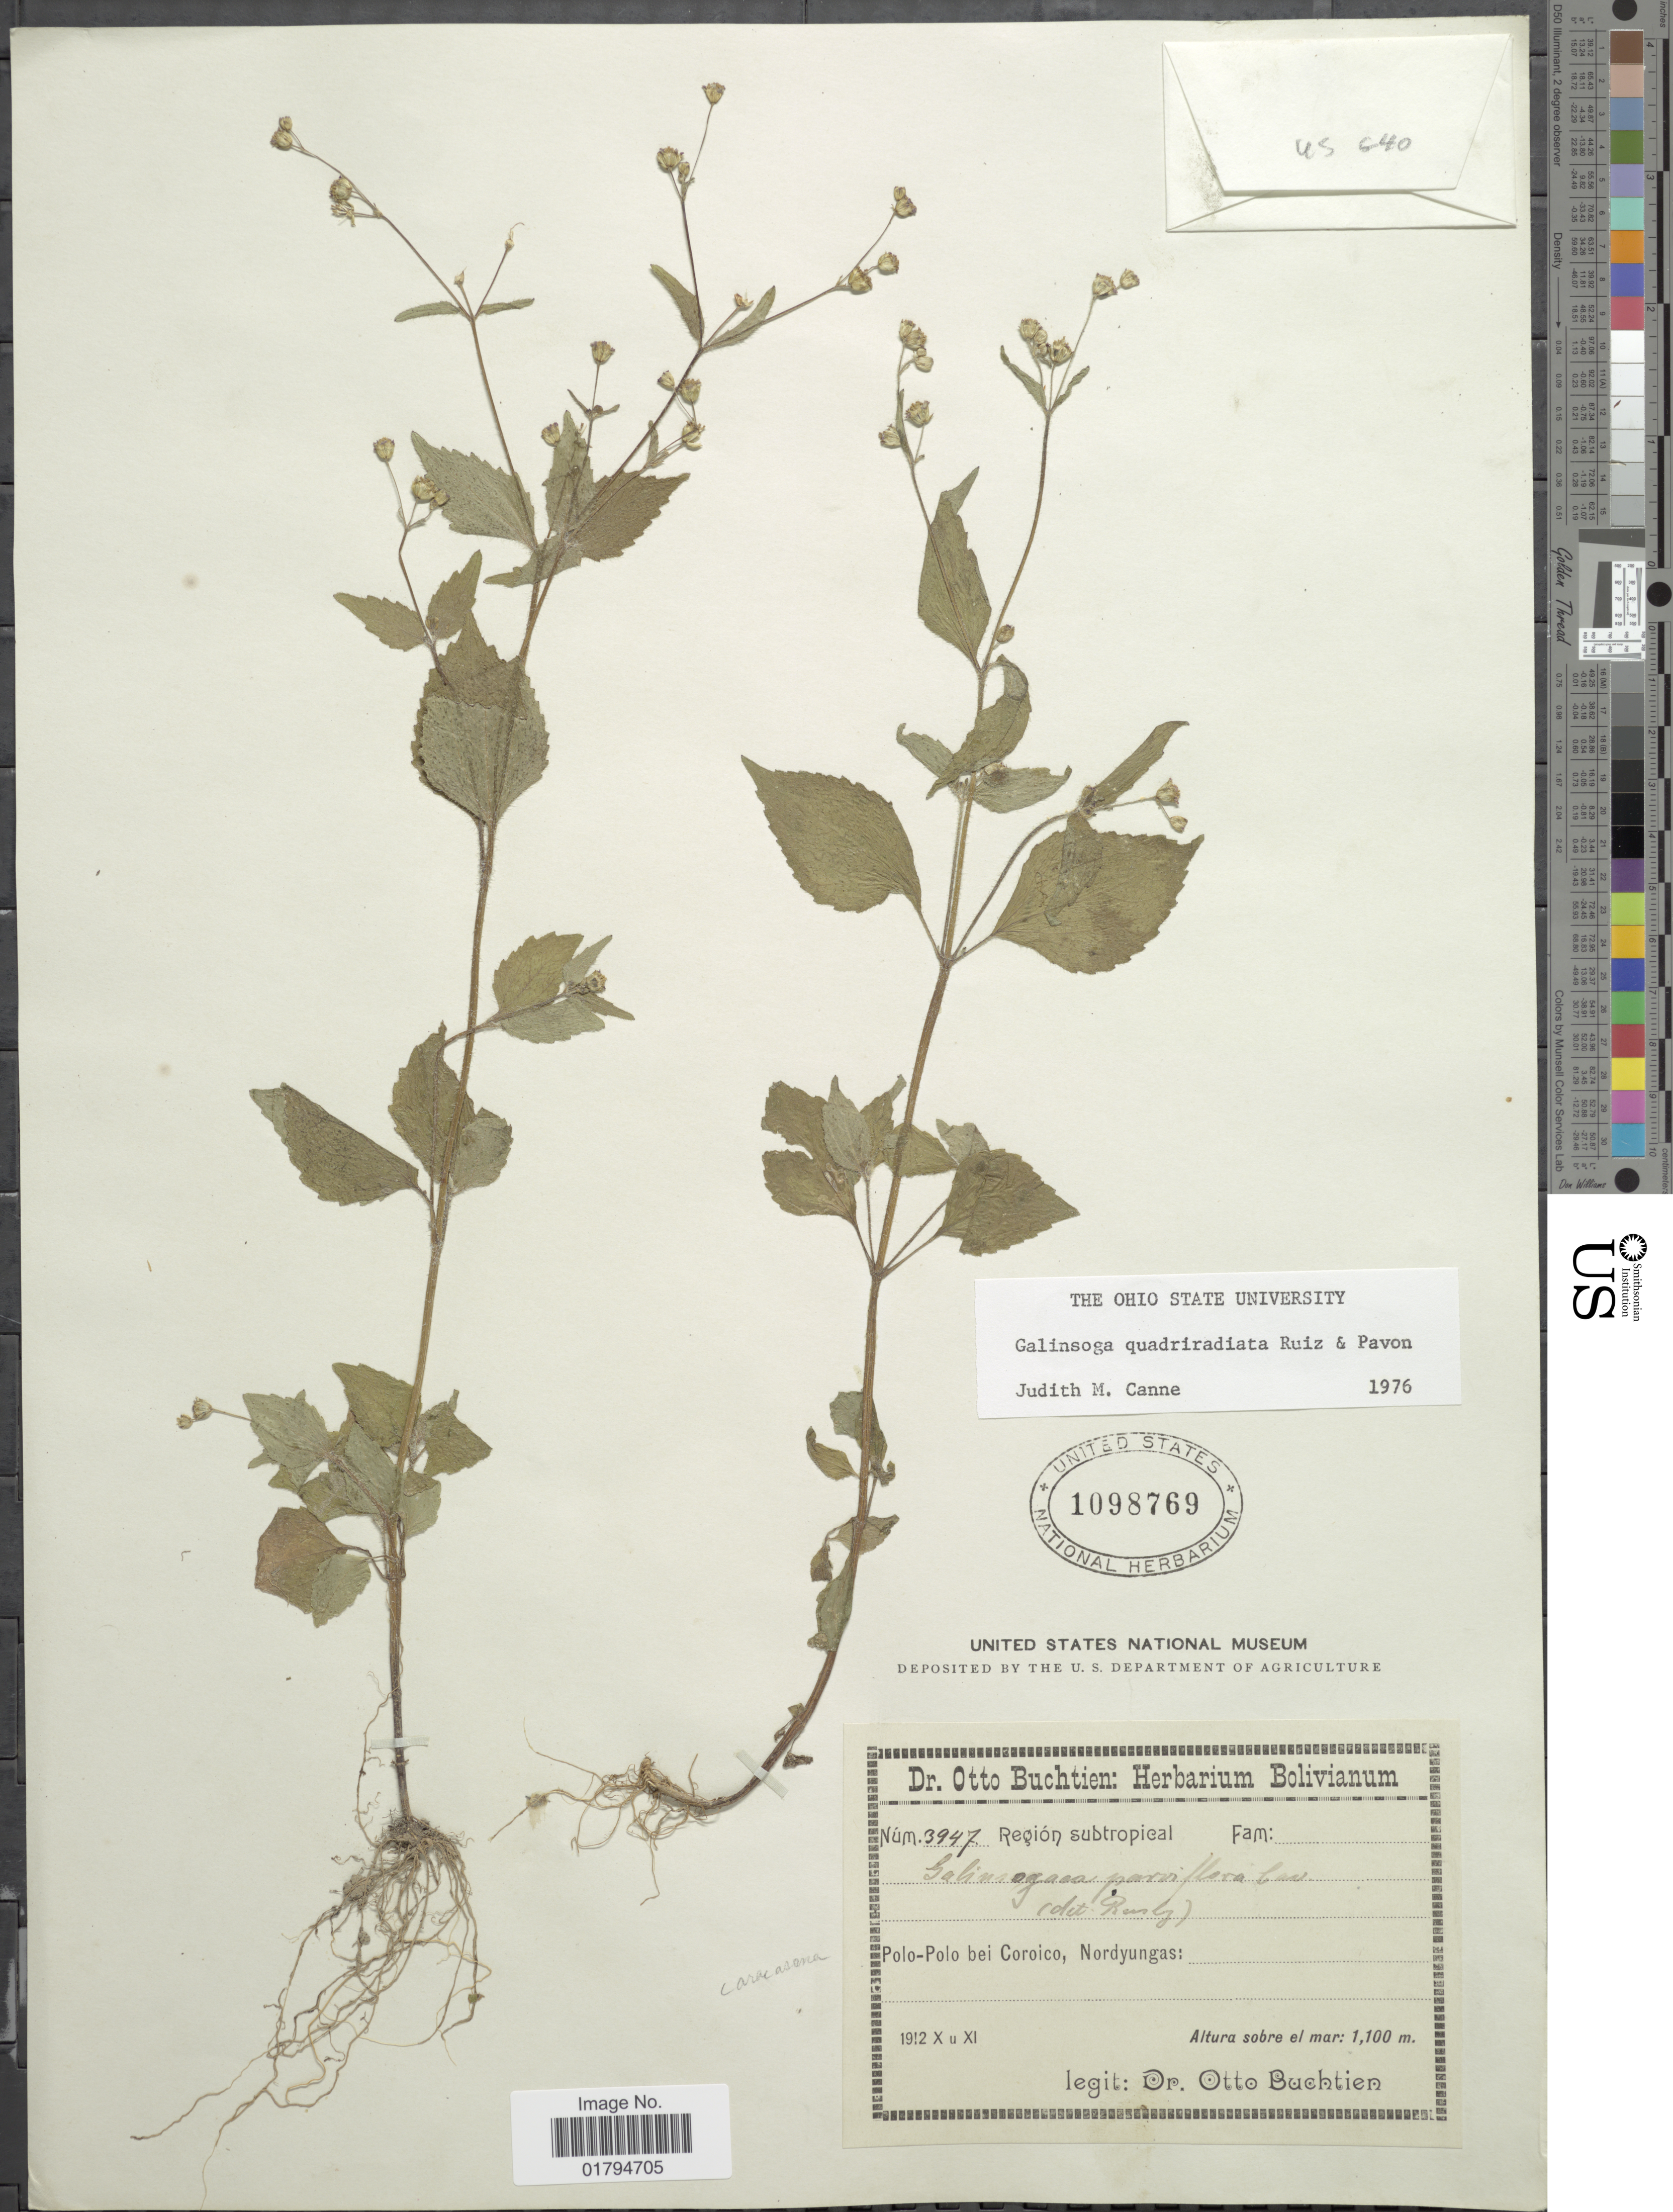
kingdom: Plantae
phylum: Tracheophyta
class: Magnoliopsida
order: Asterales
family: Asteraceae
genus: Galinsoga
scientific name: Galinsoga quadriradiata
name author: Ruiz & Pav.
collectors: O. Buchtien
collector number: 3947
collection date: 1912-10/1912-11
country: Bolivia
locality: Polo-POlo bei Coroico, Nordyungas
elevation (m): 1100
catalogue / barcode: US 1098769